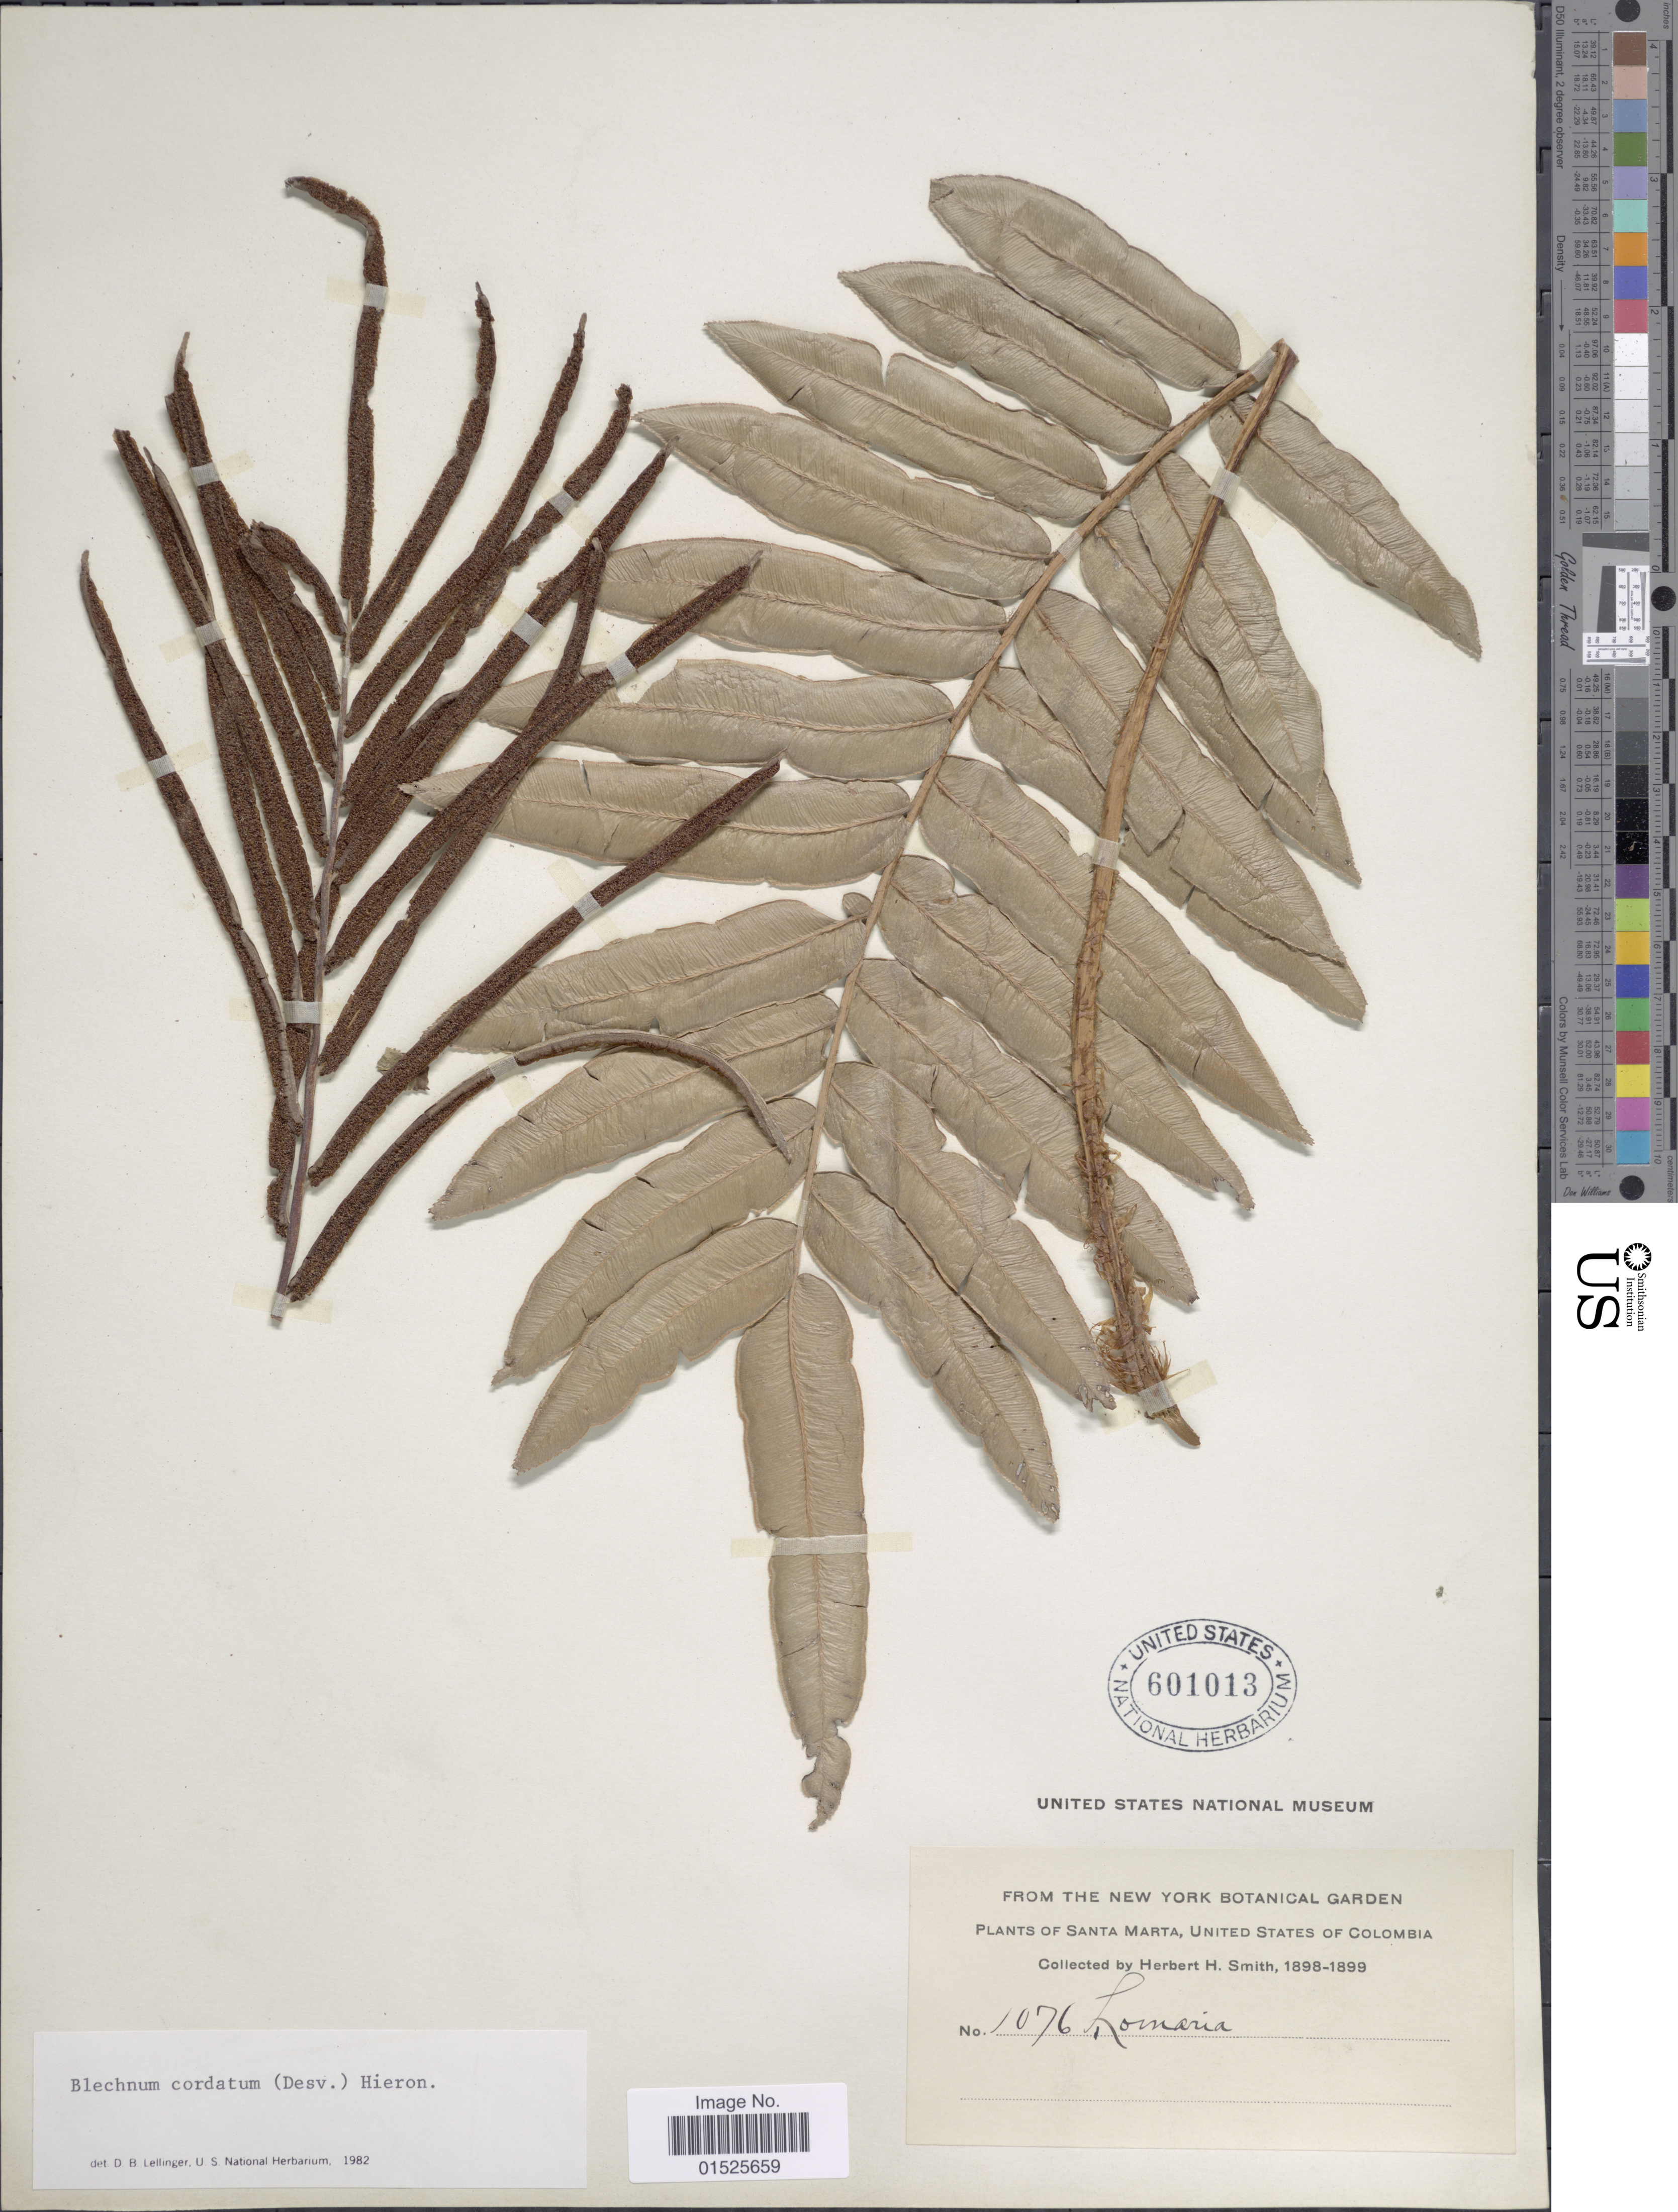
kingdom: Plantae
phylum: Tracheophyta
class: Polypodiopsida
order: Polypodiales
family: Blechnaceae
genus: Blechnum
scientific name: Blechnum cordatum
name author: (Desv.) Hieron.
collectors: Herbert H. Smith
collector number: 1076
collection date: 1898/1899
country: Colombia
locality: Santa Marta, United States of Colombia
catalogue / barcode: US 601013